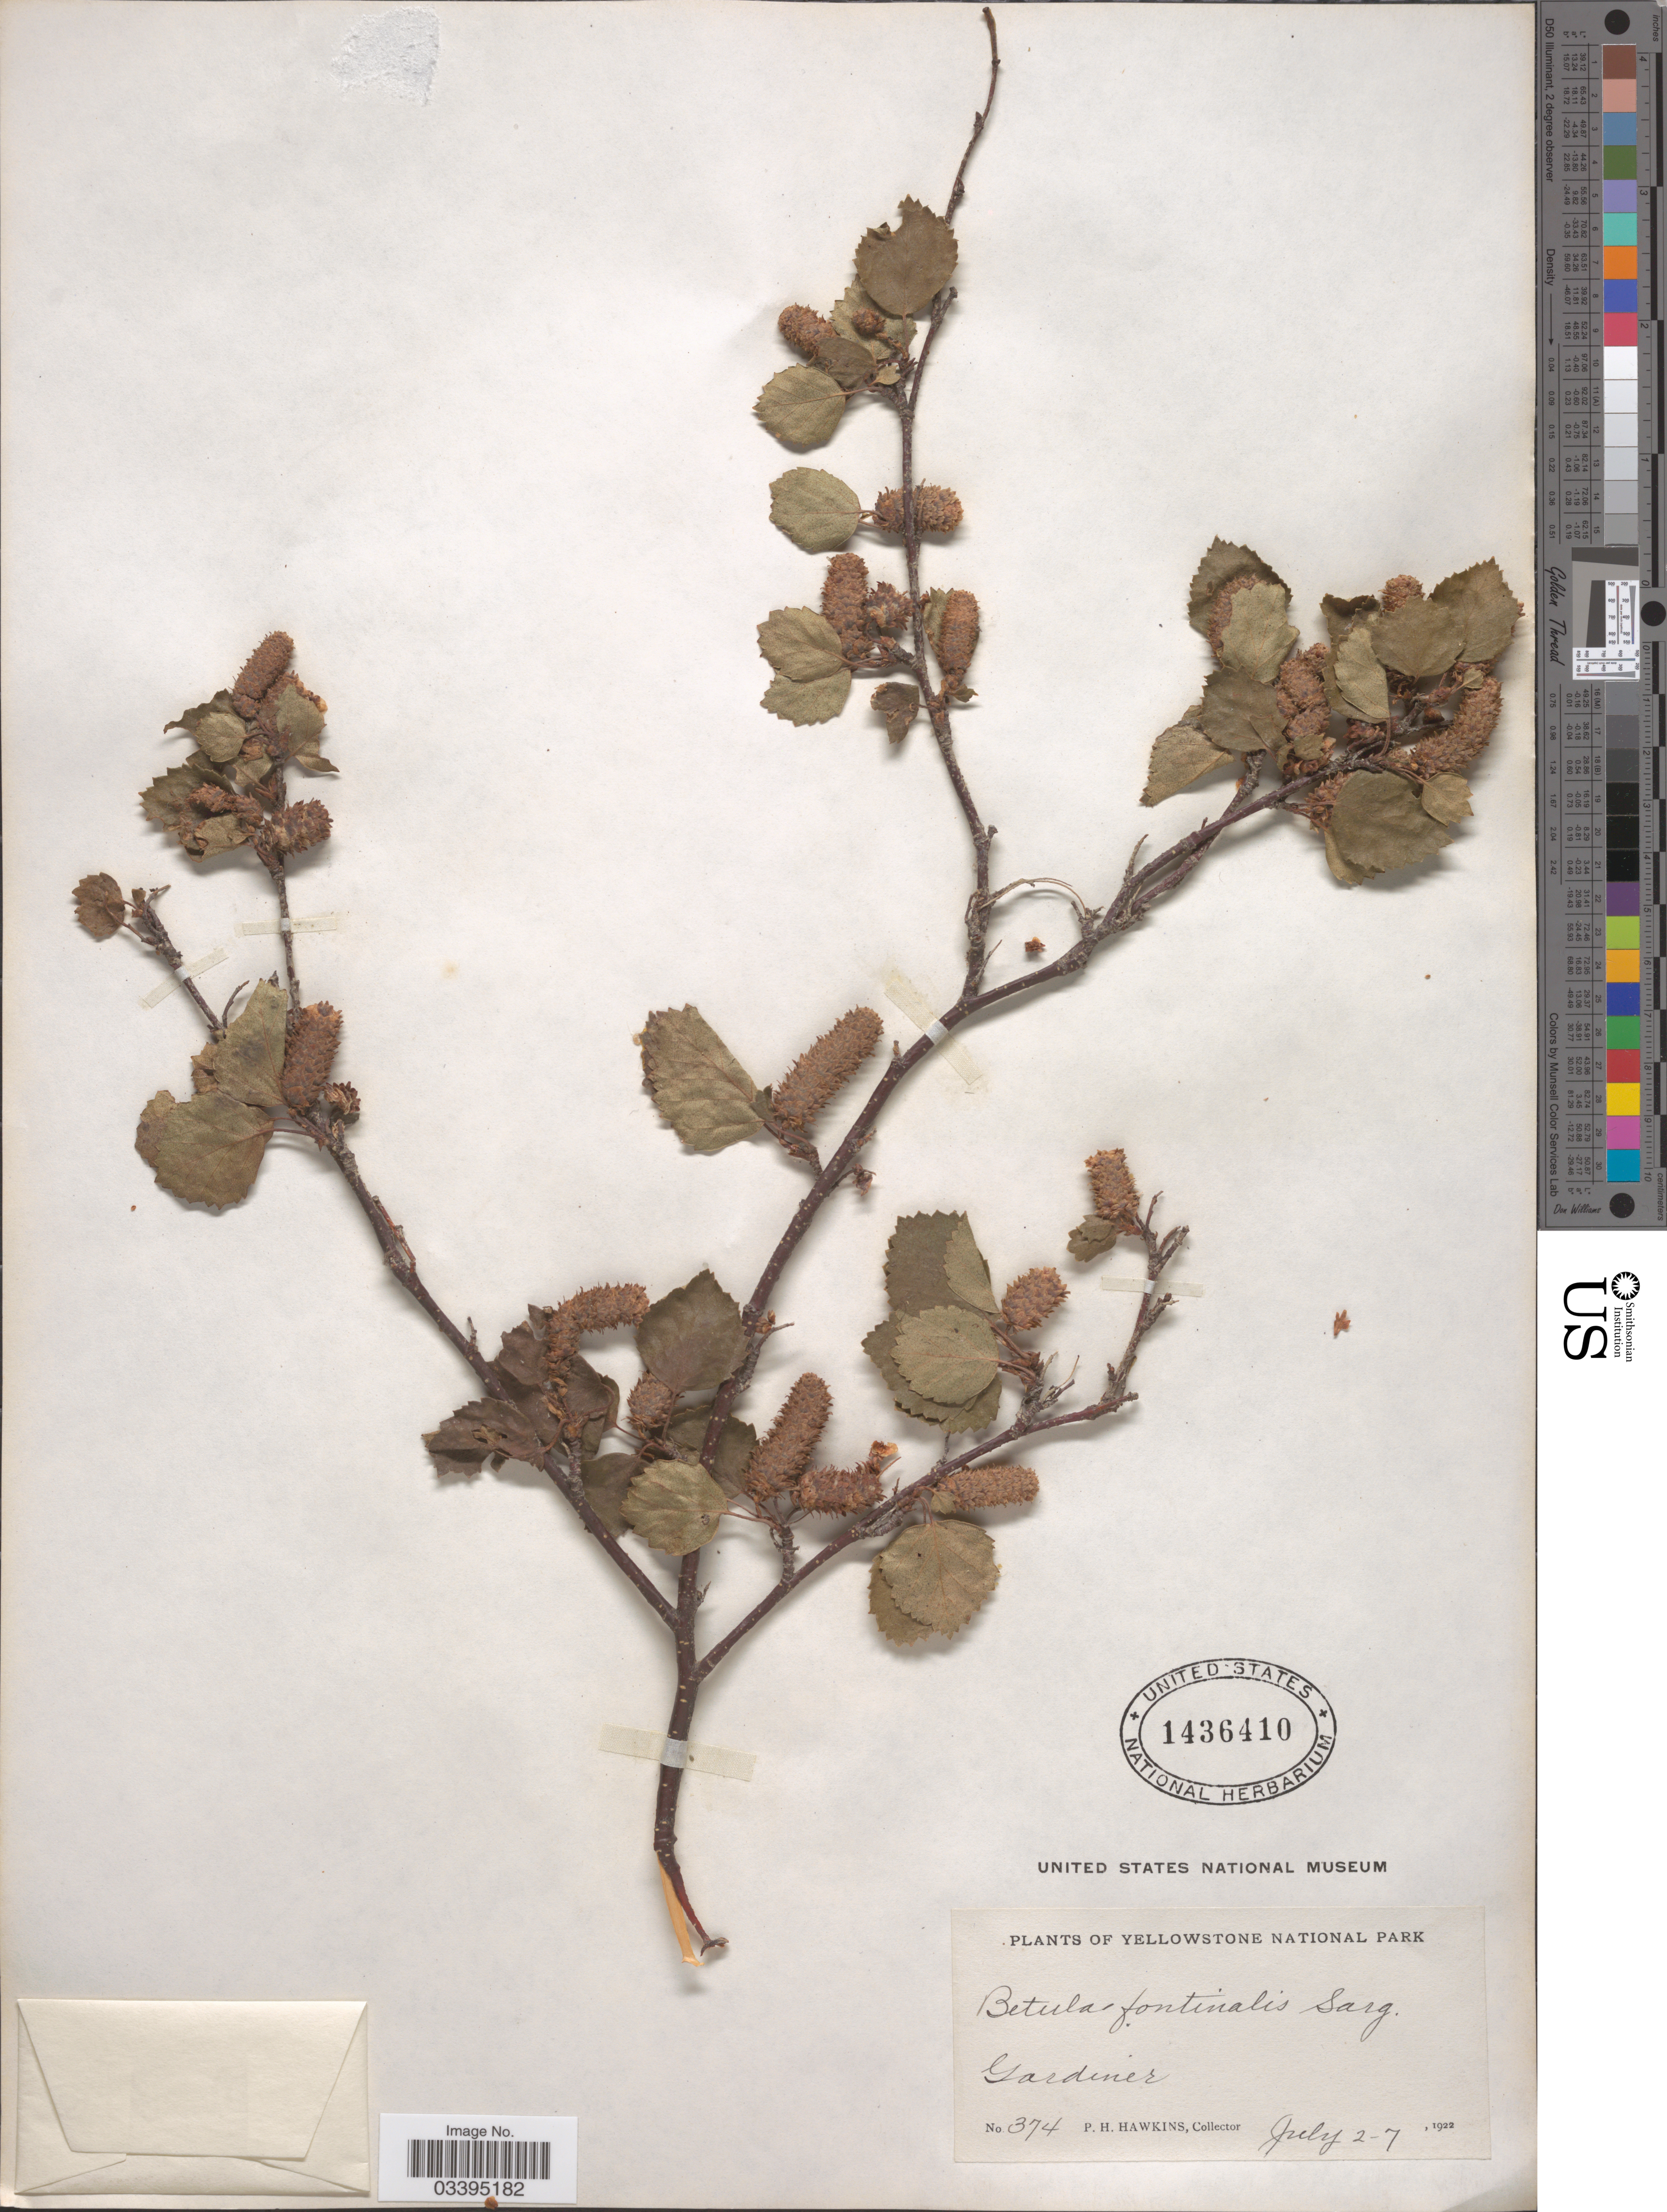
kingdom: Plantae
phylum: Tracheophyta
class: Magnoliopsida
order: Fagales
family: Betulaceae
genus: Betula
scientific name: Betula fontinalis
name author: Sarg.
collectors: P. Hawkins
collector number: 374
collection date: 1922-07-02/1922-07-07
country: United States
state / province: Montana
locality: Yellowstone National Park. Gardiner.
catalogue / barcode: US 1436410